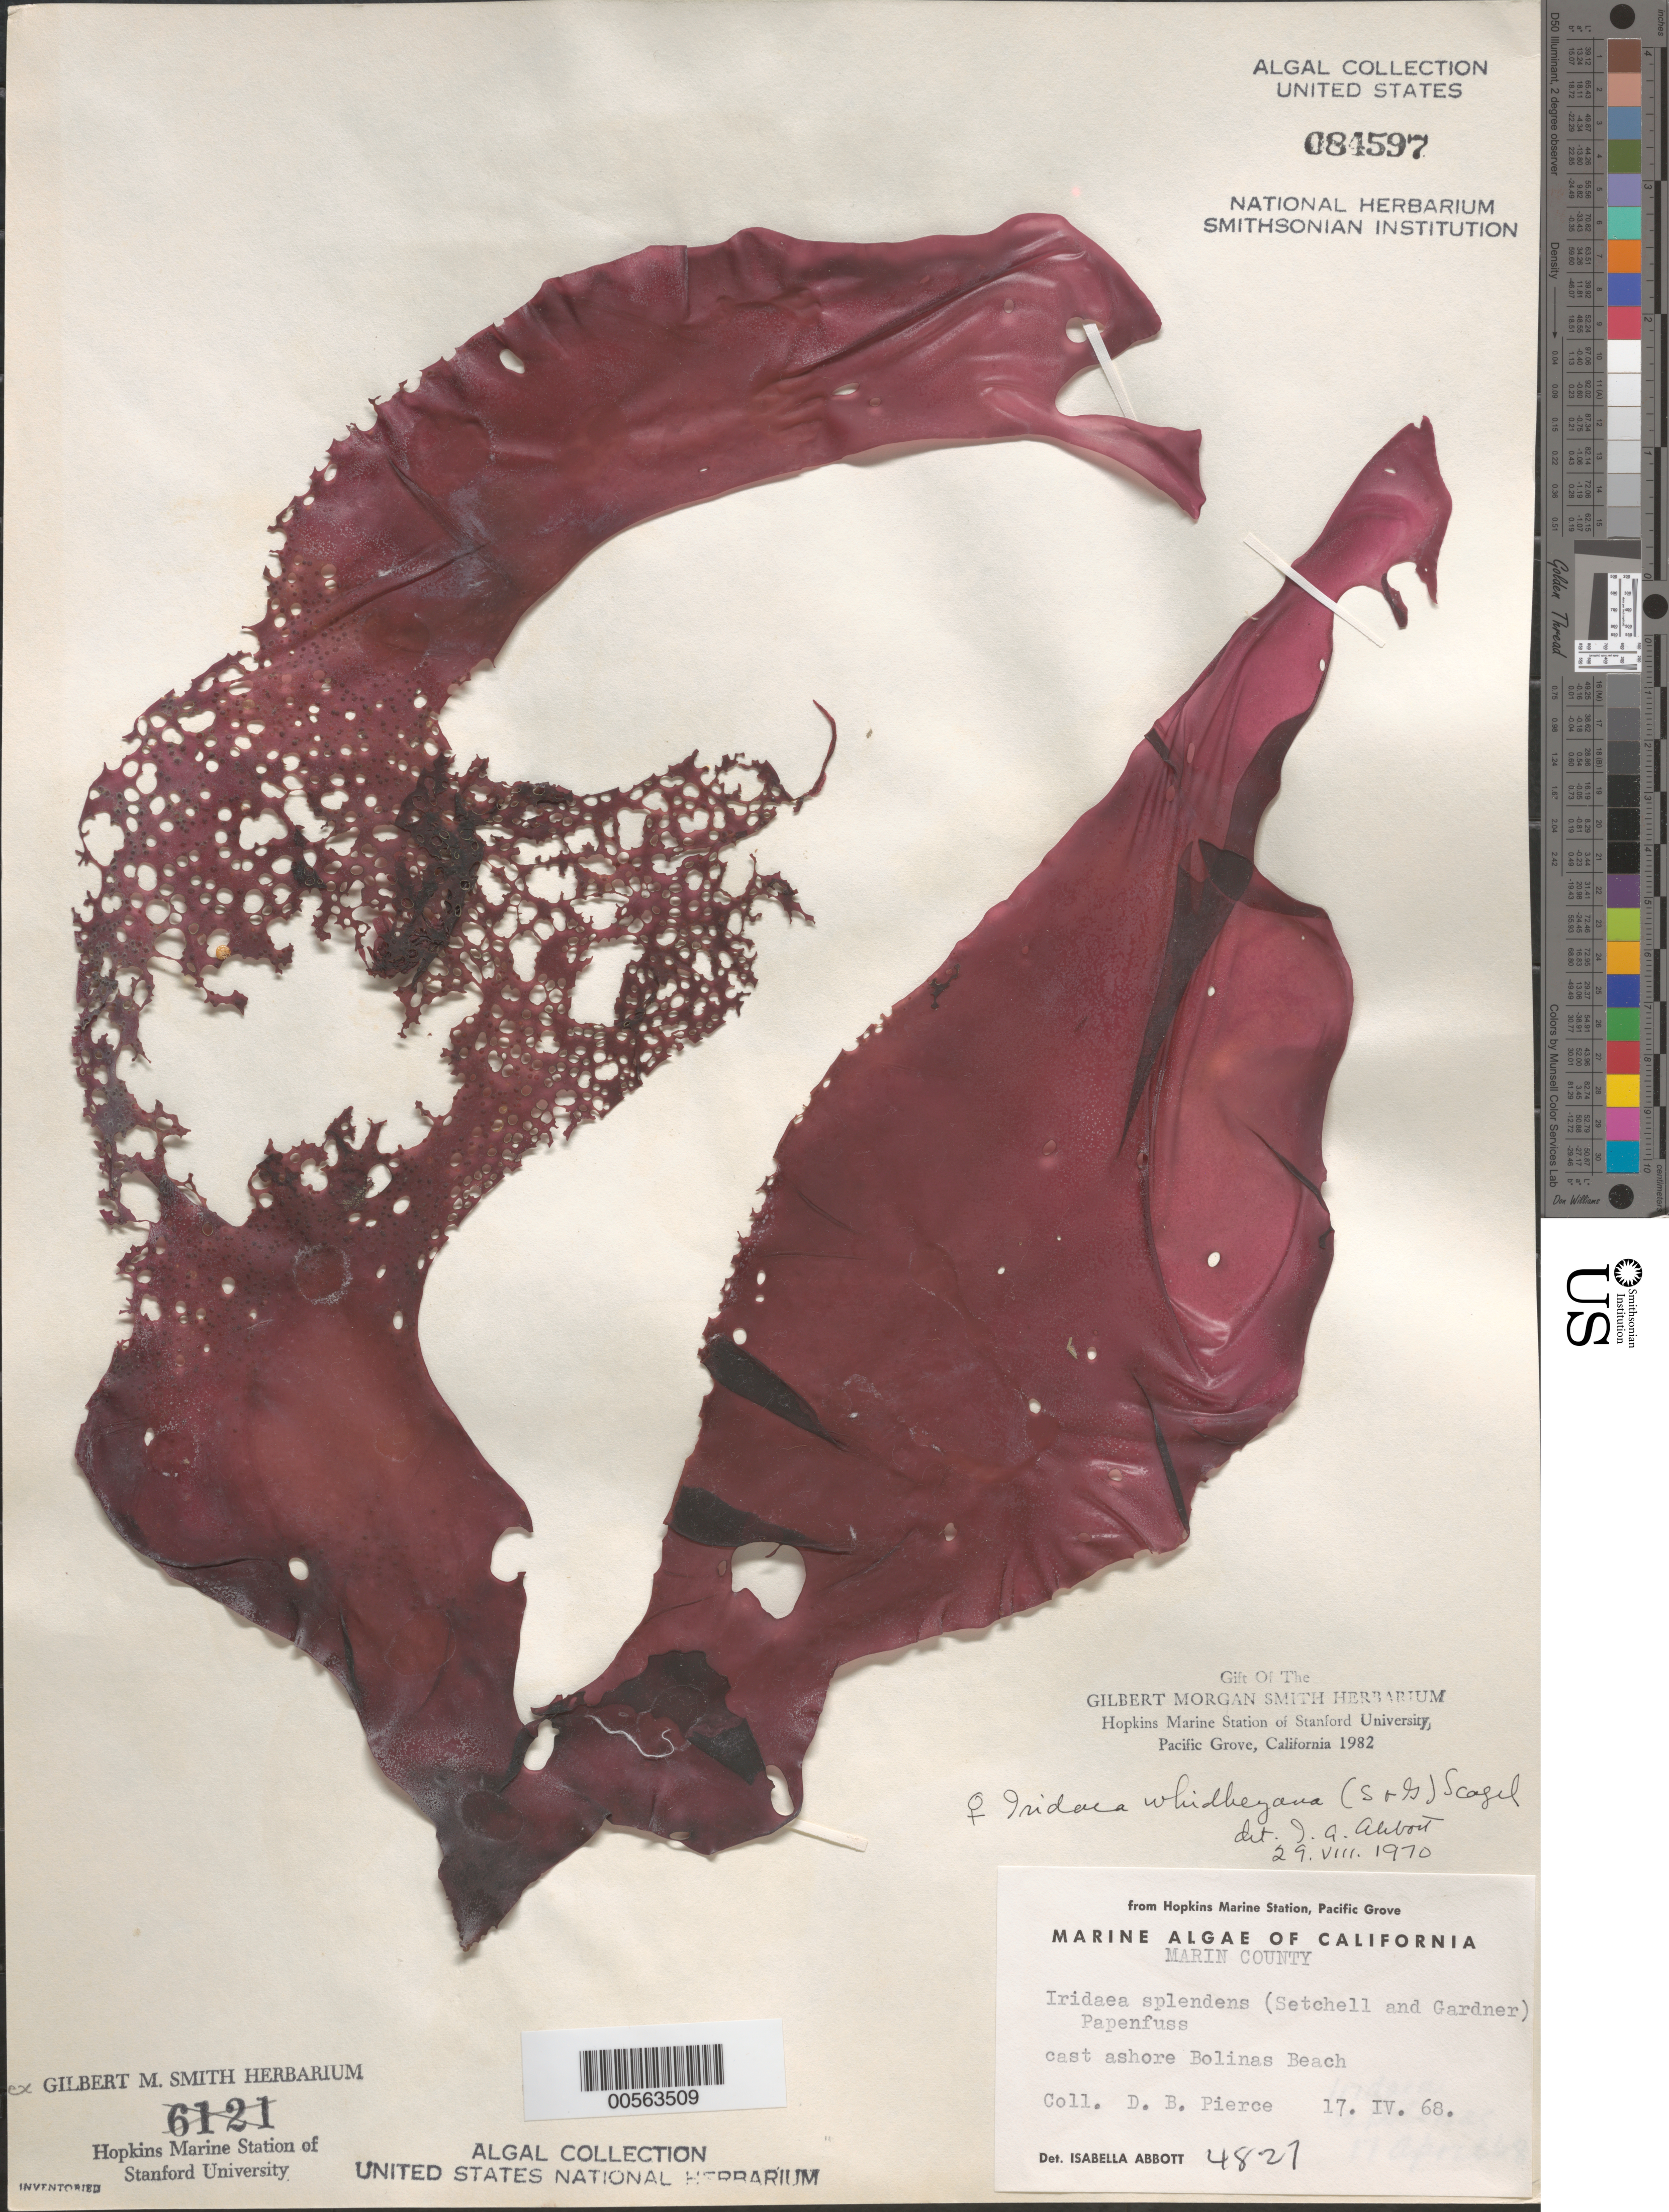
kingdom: Plantae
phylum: Rhodophyta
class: Florideophyceae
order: Gigartinales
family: Gigartinaceae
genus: Mazzaella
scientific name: Mazzaella sanguinea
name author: (Setchell & N.L. Gardner) Hommersand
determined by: Algae name updating Project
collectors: D. Pierce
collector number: IAA 4827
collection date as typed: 17 Apr 1968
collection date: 1968-04-17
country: United States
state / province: California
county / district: Marin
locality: Bolinas Beach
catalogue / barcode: US 84597